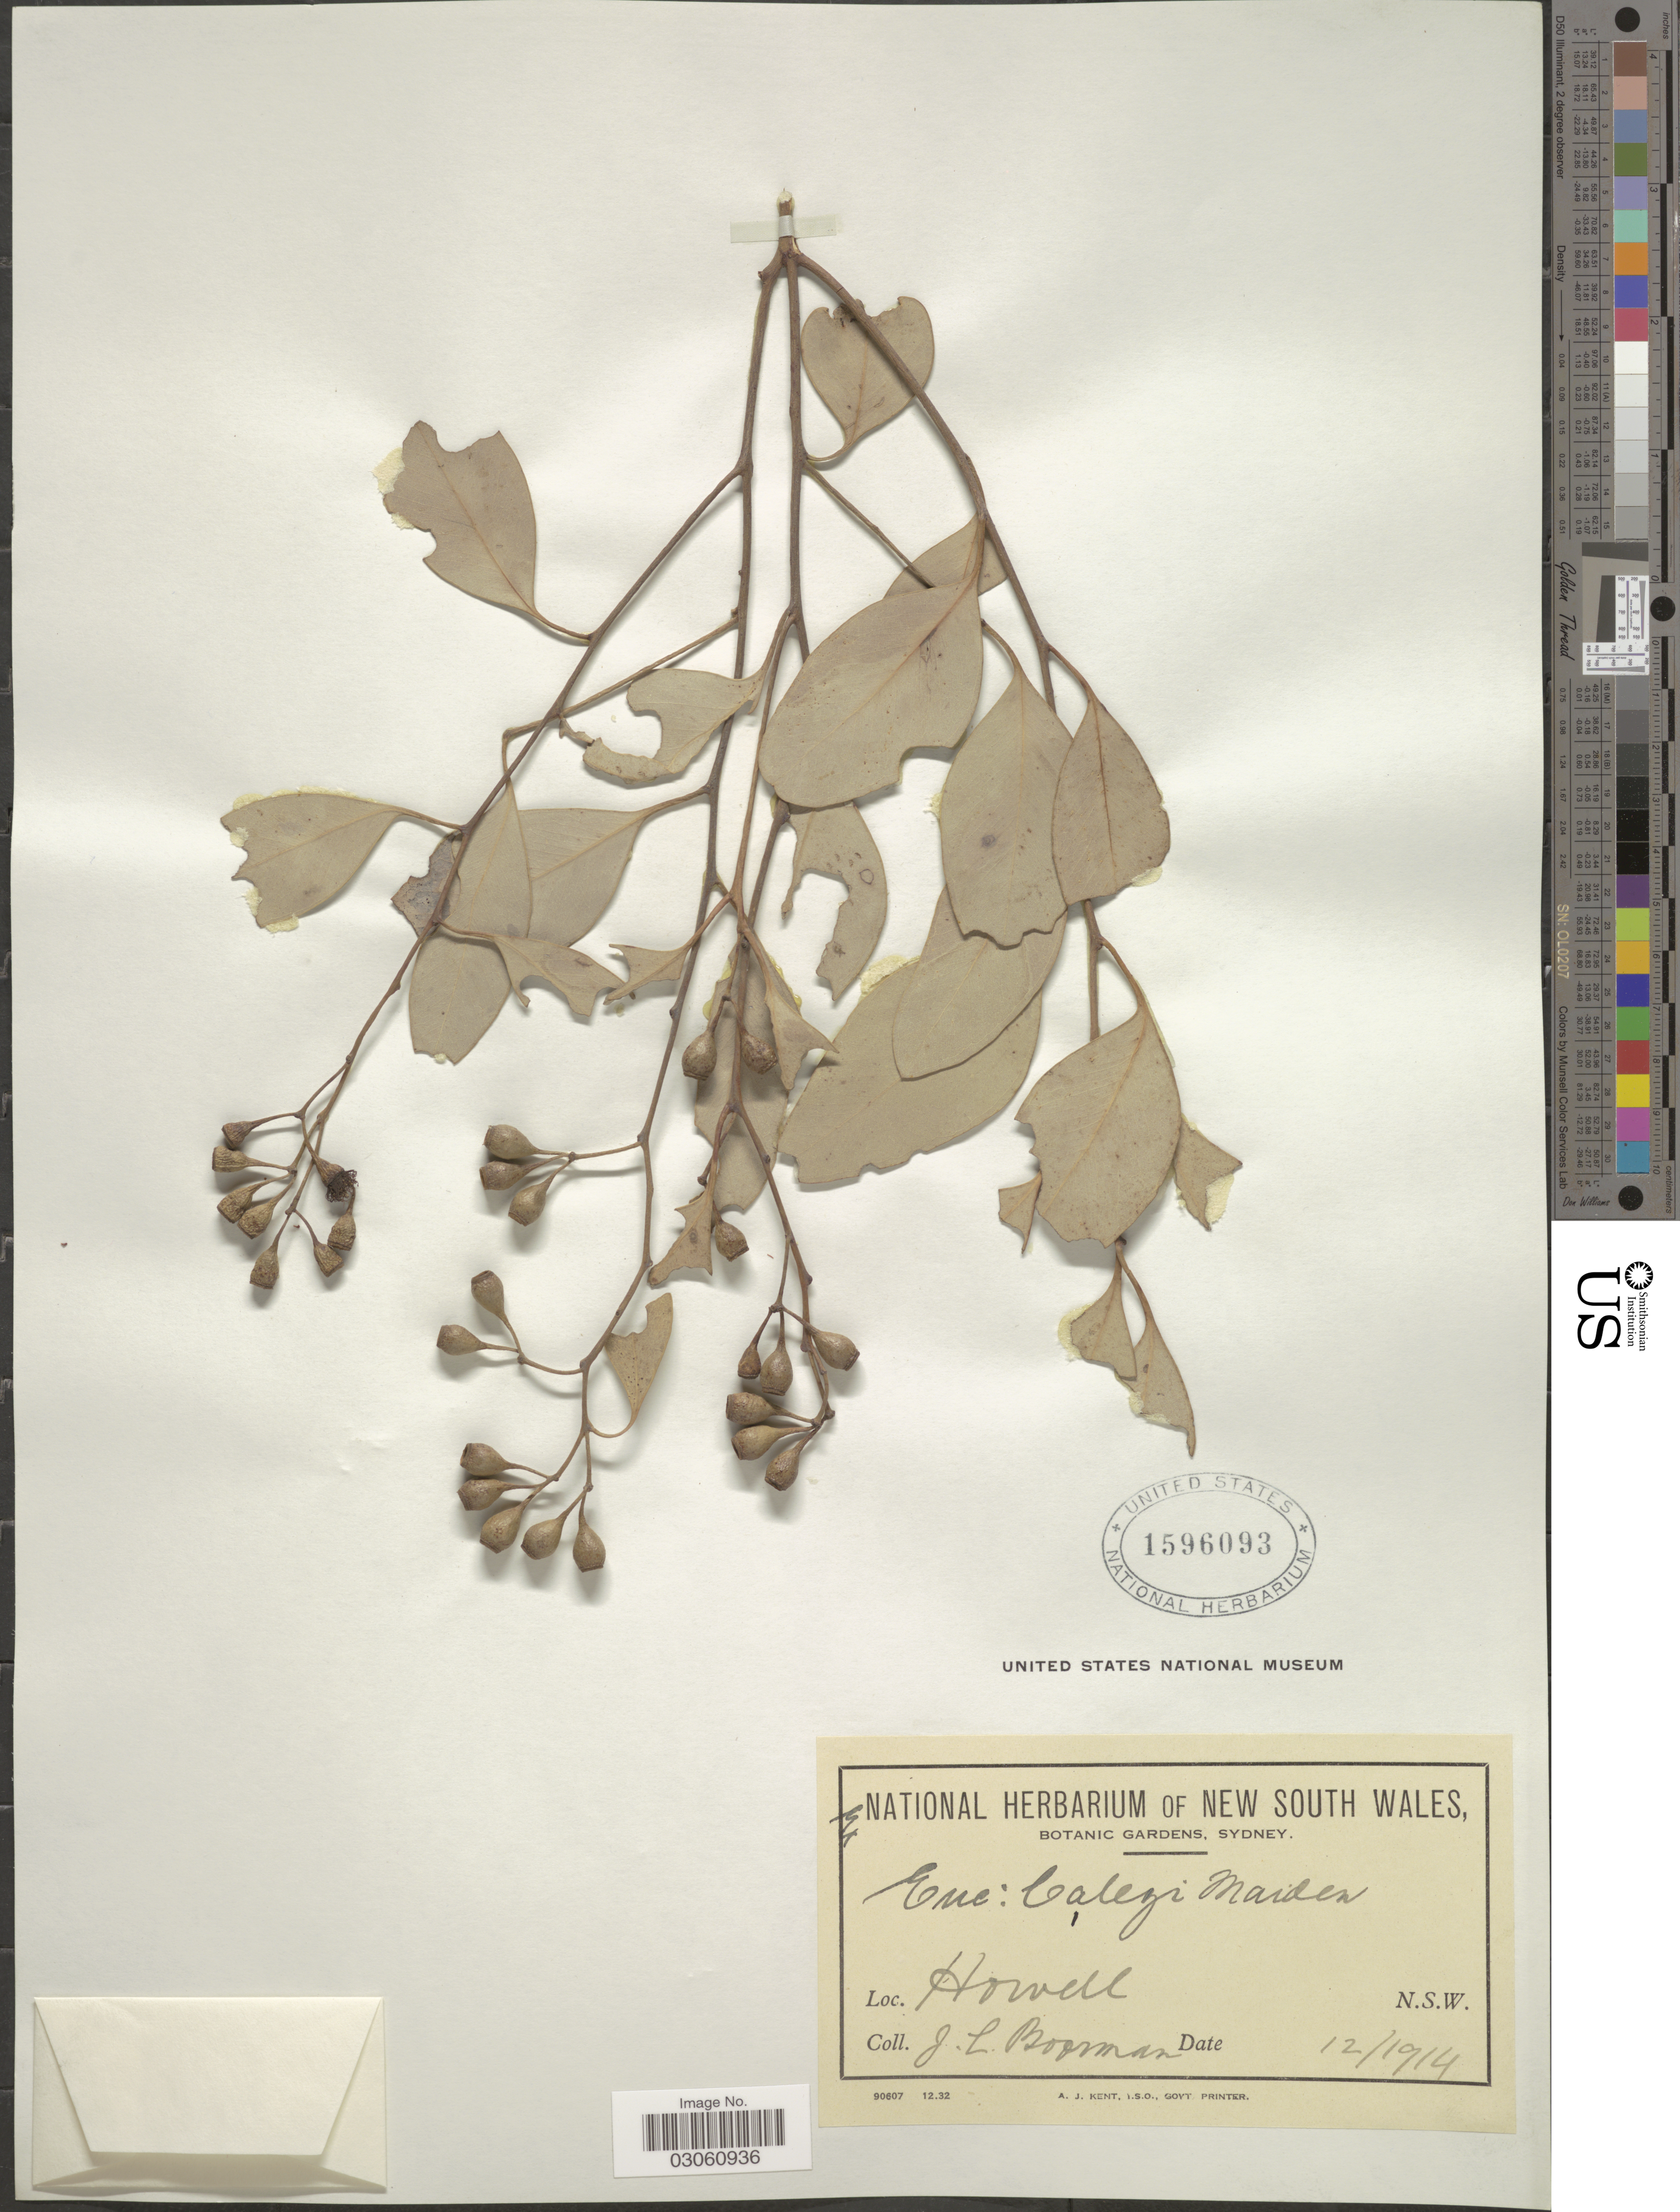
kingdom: Plantae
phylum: Tracheophyta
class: Magnoliopsida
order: Myrtales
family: Myrtaceae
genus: Eucalyptus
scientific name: Eucalyptus caleyi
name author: Maiden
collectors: J. Boorman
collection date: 1914-12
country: Australia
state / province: New South Wales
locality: Howell.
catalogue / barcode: US 1596093